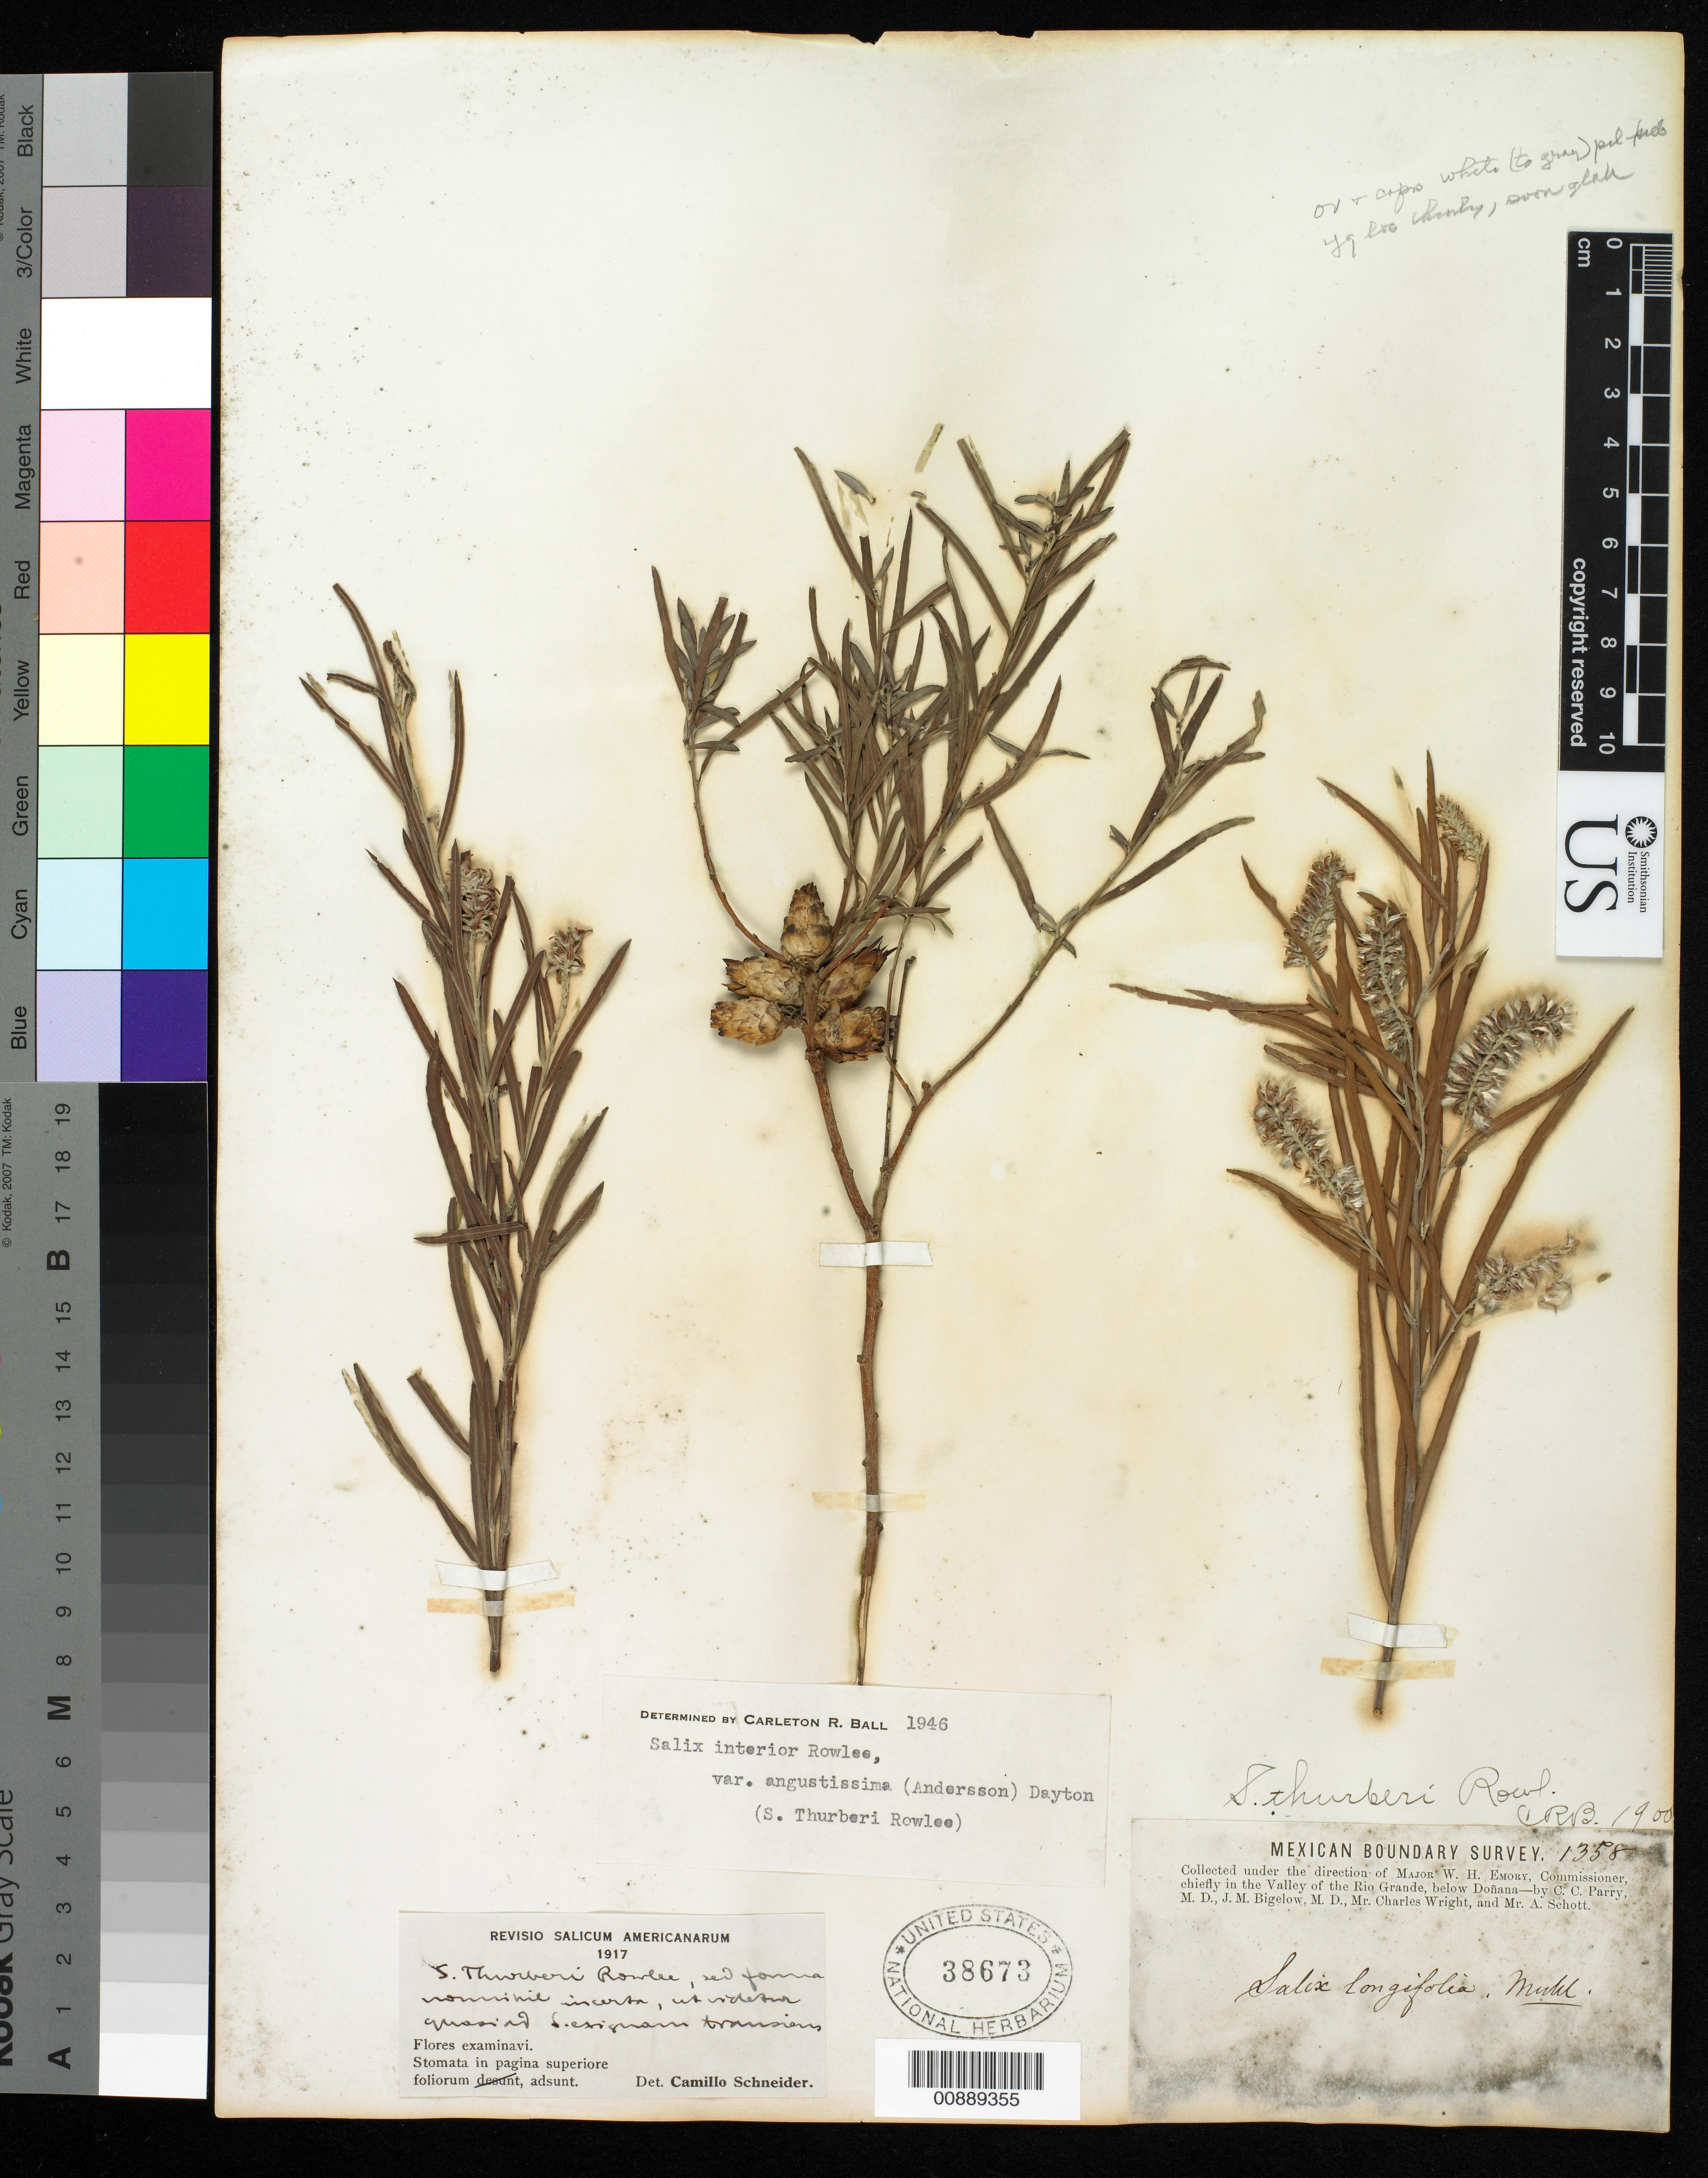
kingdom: Plantae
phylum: Tracheophyta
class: Magnoliopsida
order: Malpighiales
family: Salicaceae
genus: Salix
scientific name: Salix interior var. angustissima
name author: (Andersson) Dayton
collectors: C. C. Parry, J. M. Bigelow, C. Wright & A. C. V. Schott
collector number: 1358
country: United States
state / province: New Mexico / Texas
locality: Valley of the Rio Grande, below Doñana.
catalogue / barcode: US 38673